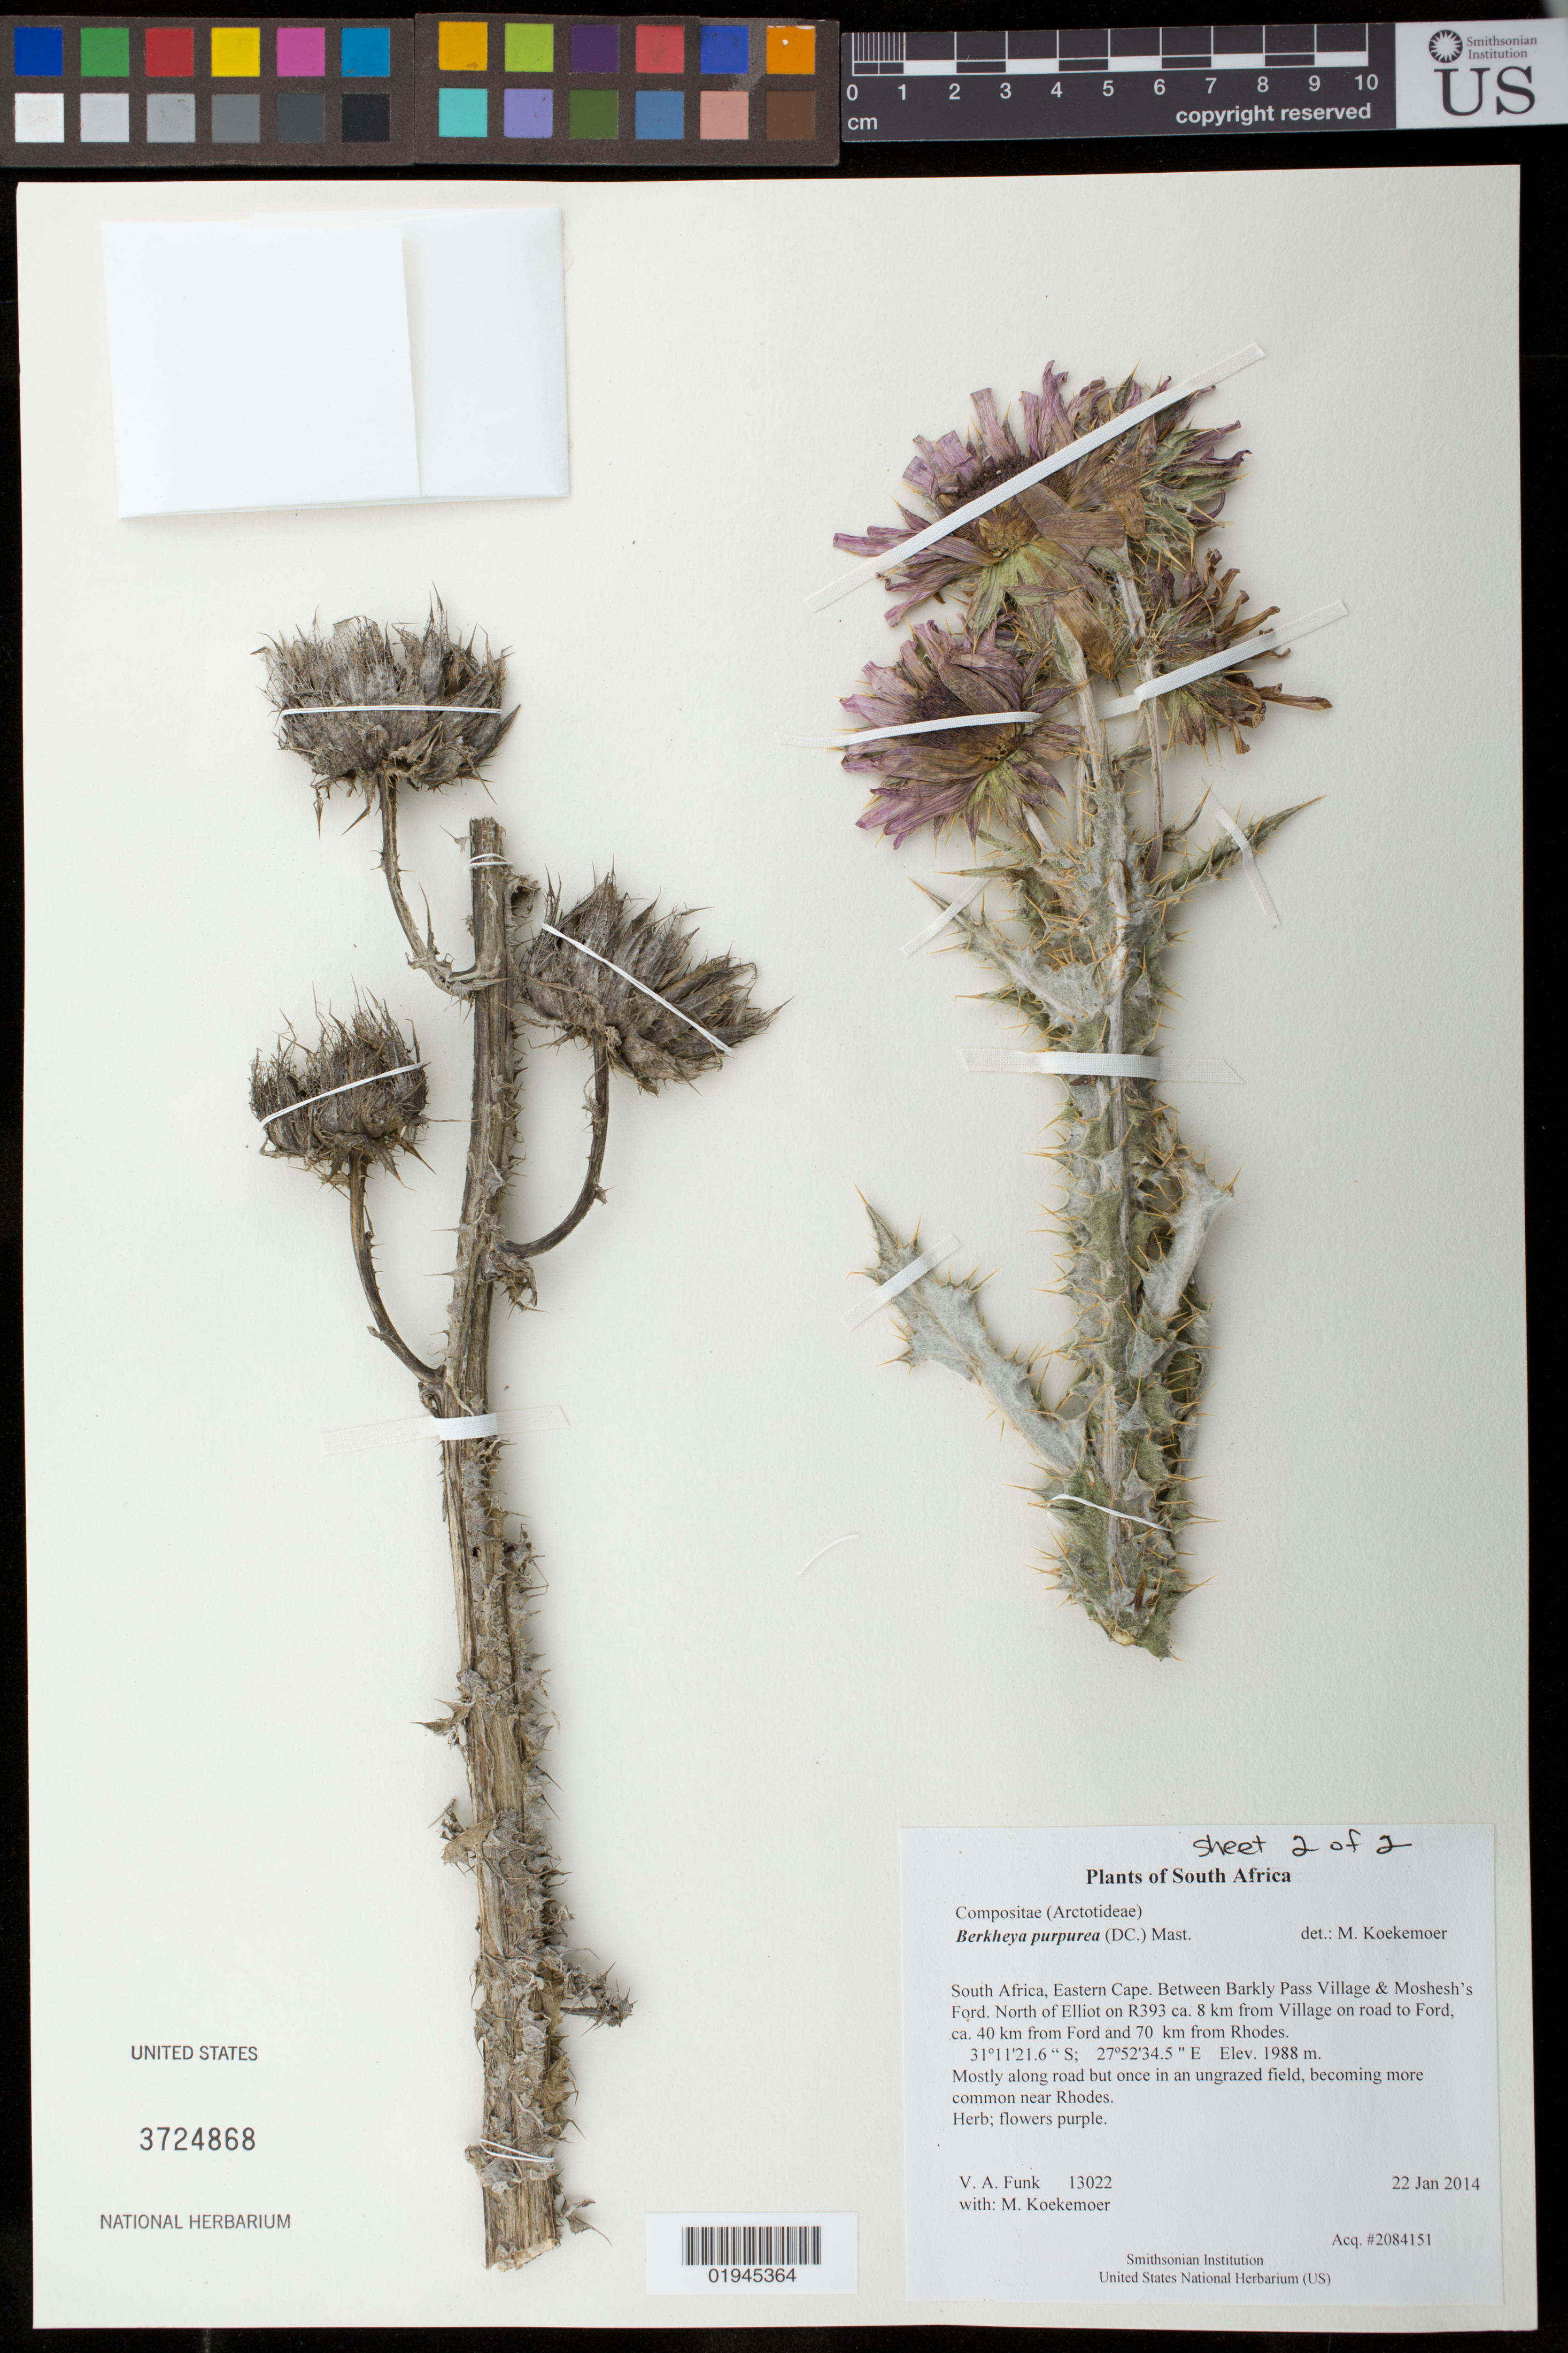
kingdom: Plantae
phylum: Tracheophyta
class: Magnoliopsida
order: Asterales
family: Asteraceae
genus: Berkheya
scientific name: Berkheya purpurea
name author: (DC.) Mast.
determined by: Koekemoer, M.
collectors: M. Koekemoer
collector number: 13022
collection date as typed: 22 Jan 2014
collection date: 2014-01-22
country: South Africa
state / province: Eastern Cape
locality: N of Elliot on R393 ca. 8 km from village on road toMoshesh's Ford, ca. 40 km from Ford and 70 km from Rhodes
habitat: Along road and in ungrazed fields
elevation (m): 1988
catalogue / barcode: US 3724868